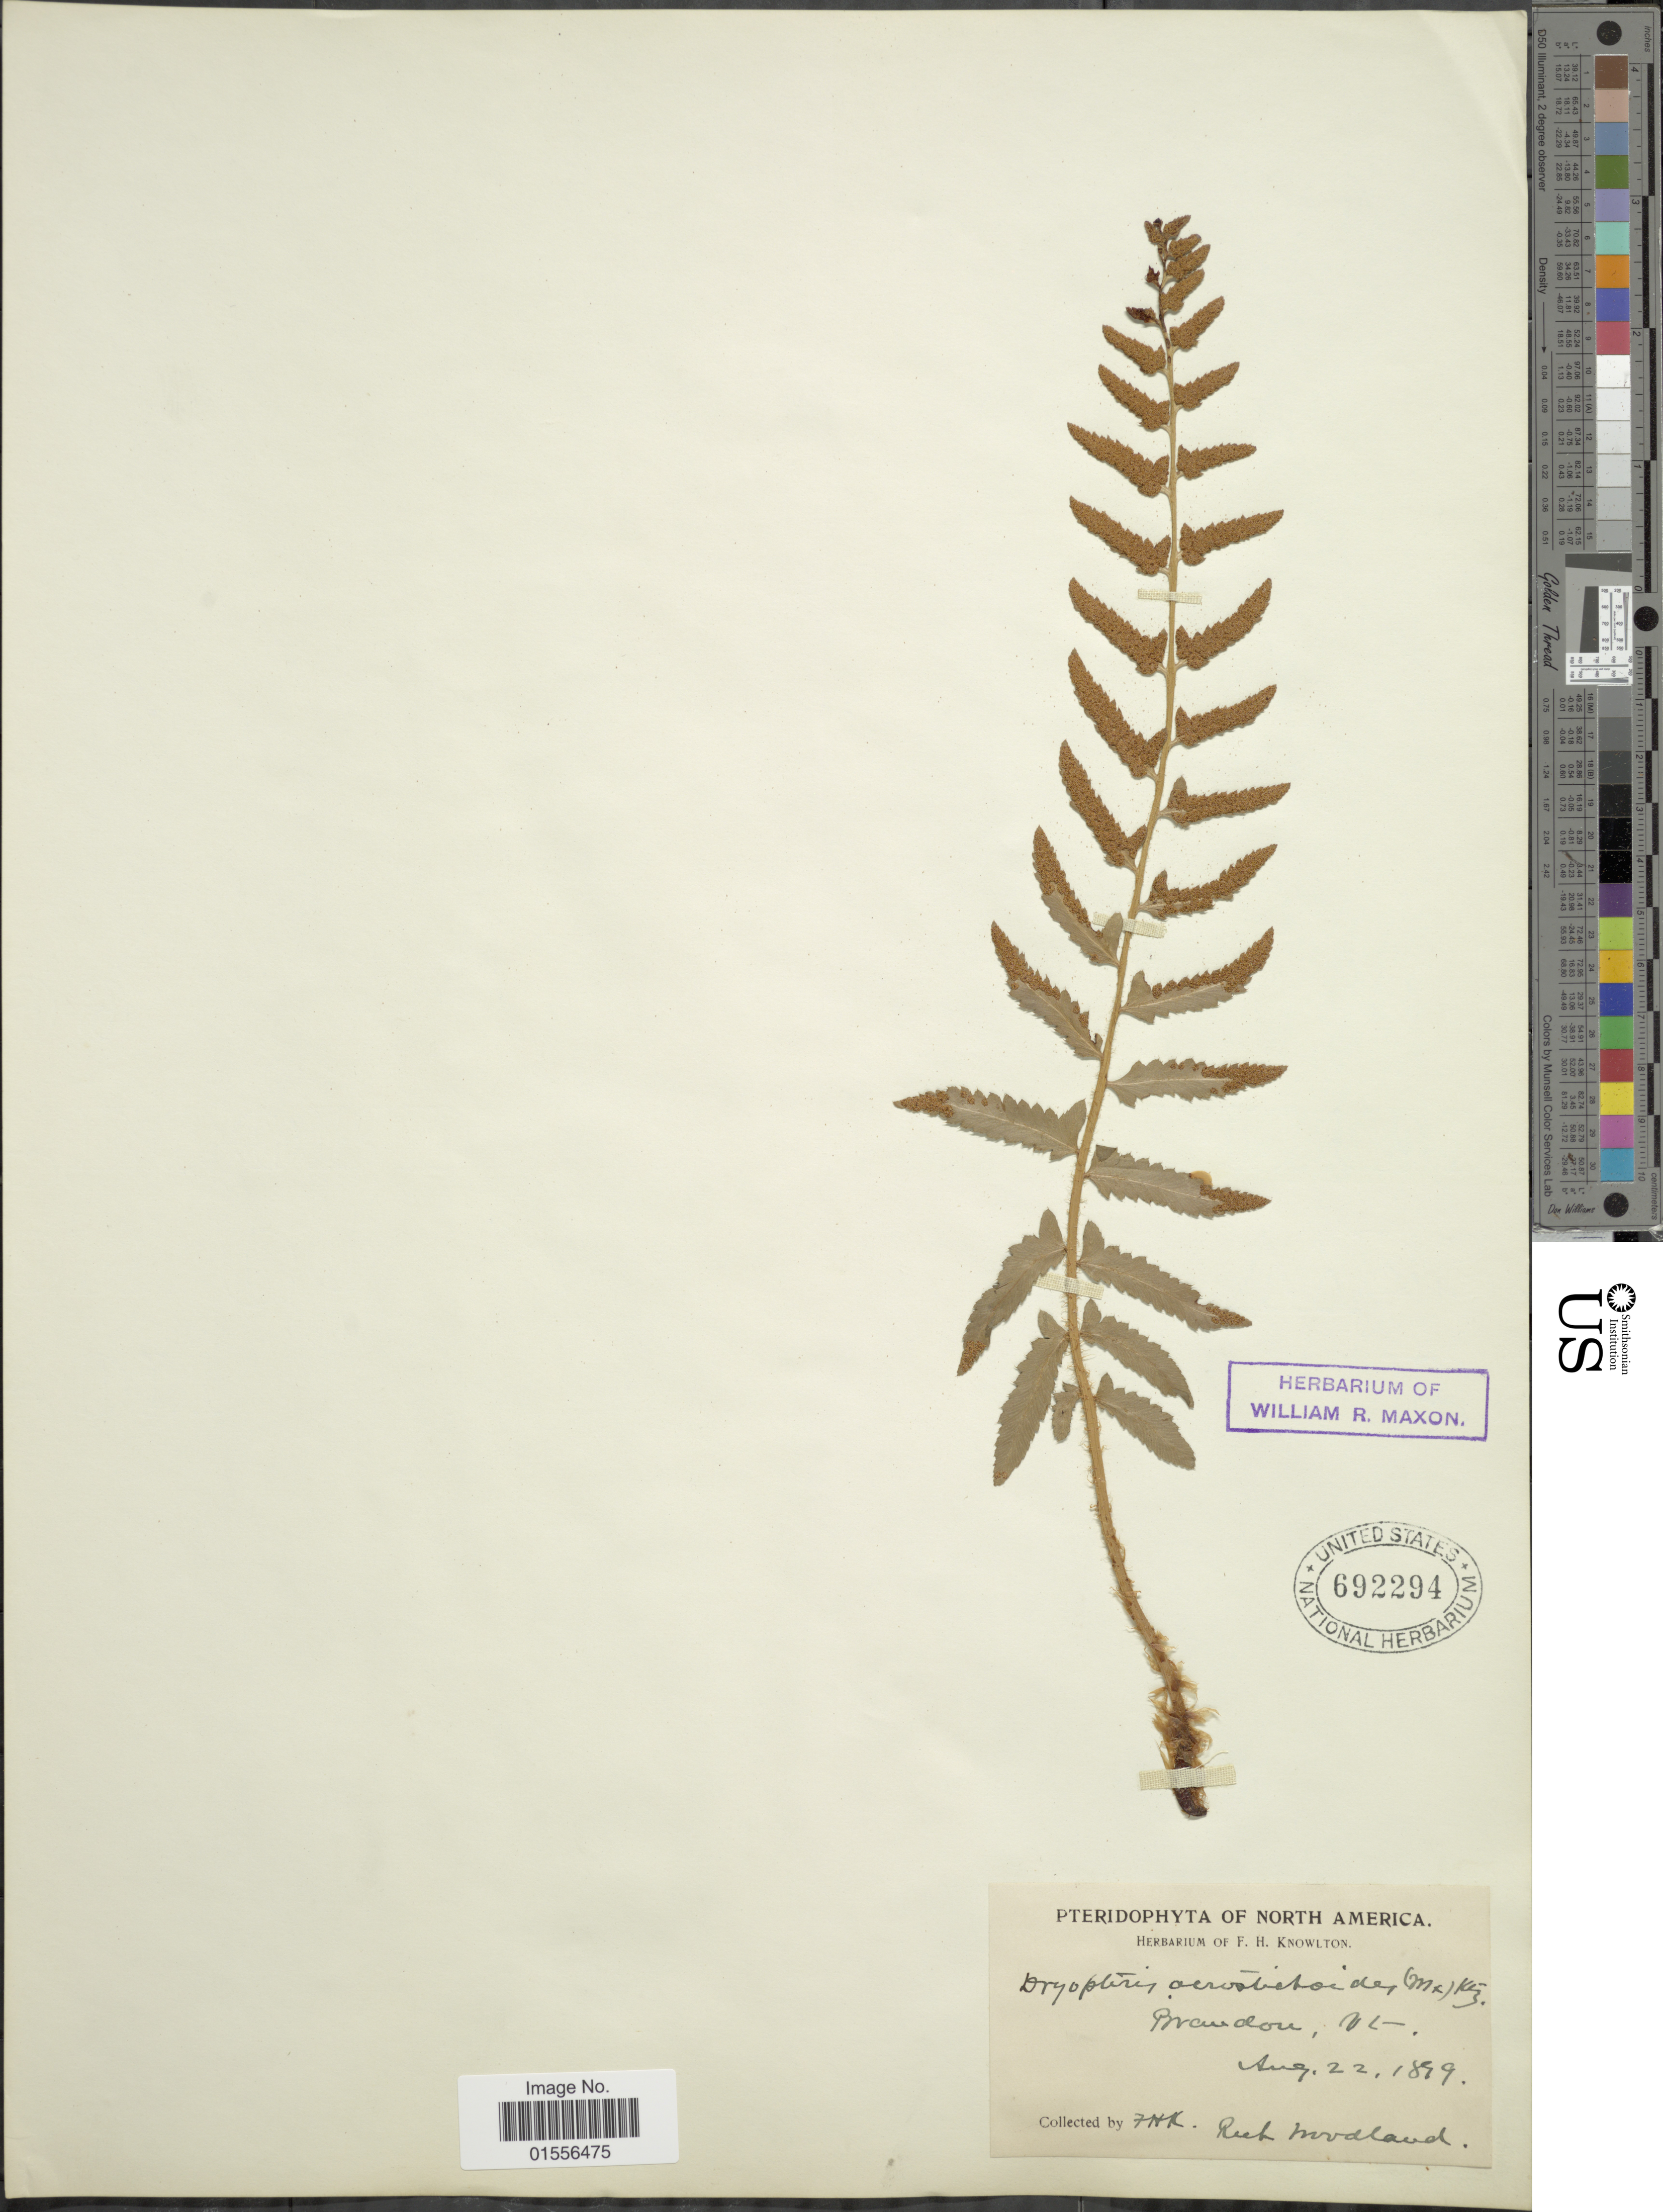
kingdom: Plantae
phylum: Tracheophyta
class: Polypodiopsida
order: Polypodiales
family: Dryopteridaceae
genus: Polystichum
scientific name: Polystichum acrostichoides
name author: (Michx.) Schott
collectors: F. H. Knowlton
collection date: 1899-08-22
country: United States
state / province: Vermont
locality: Brandon.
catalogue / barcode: US 692294